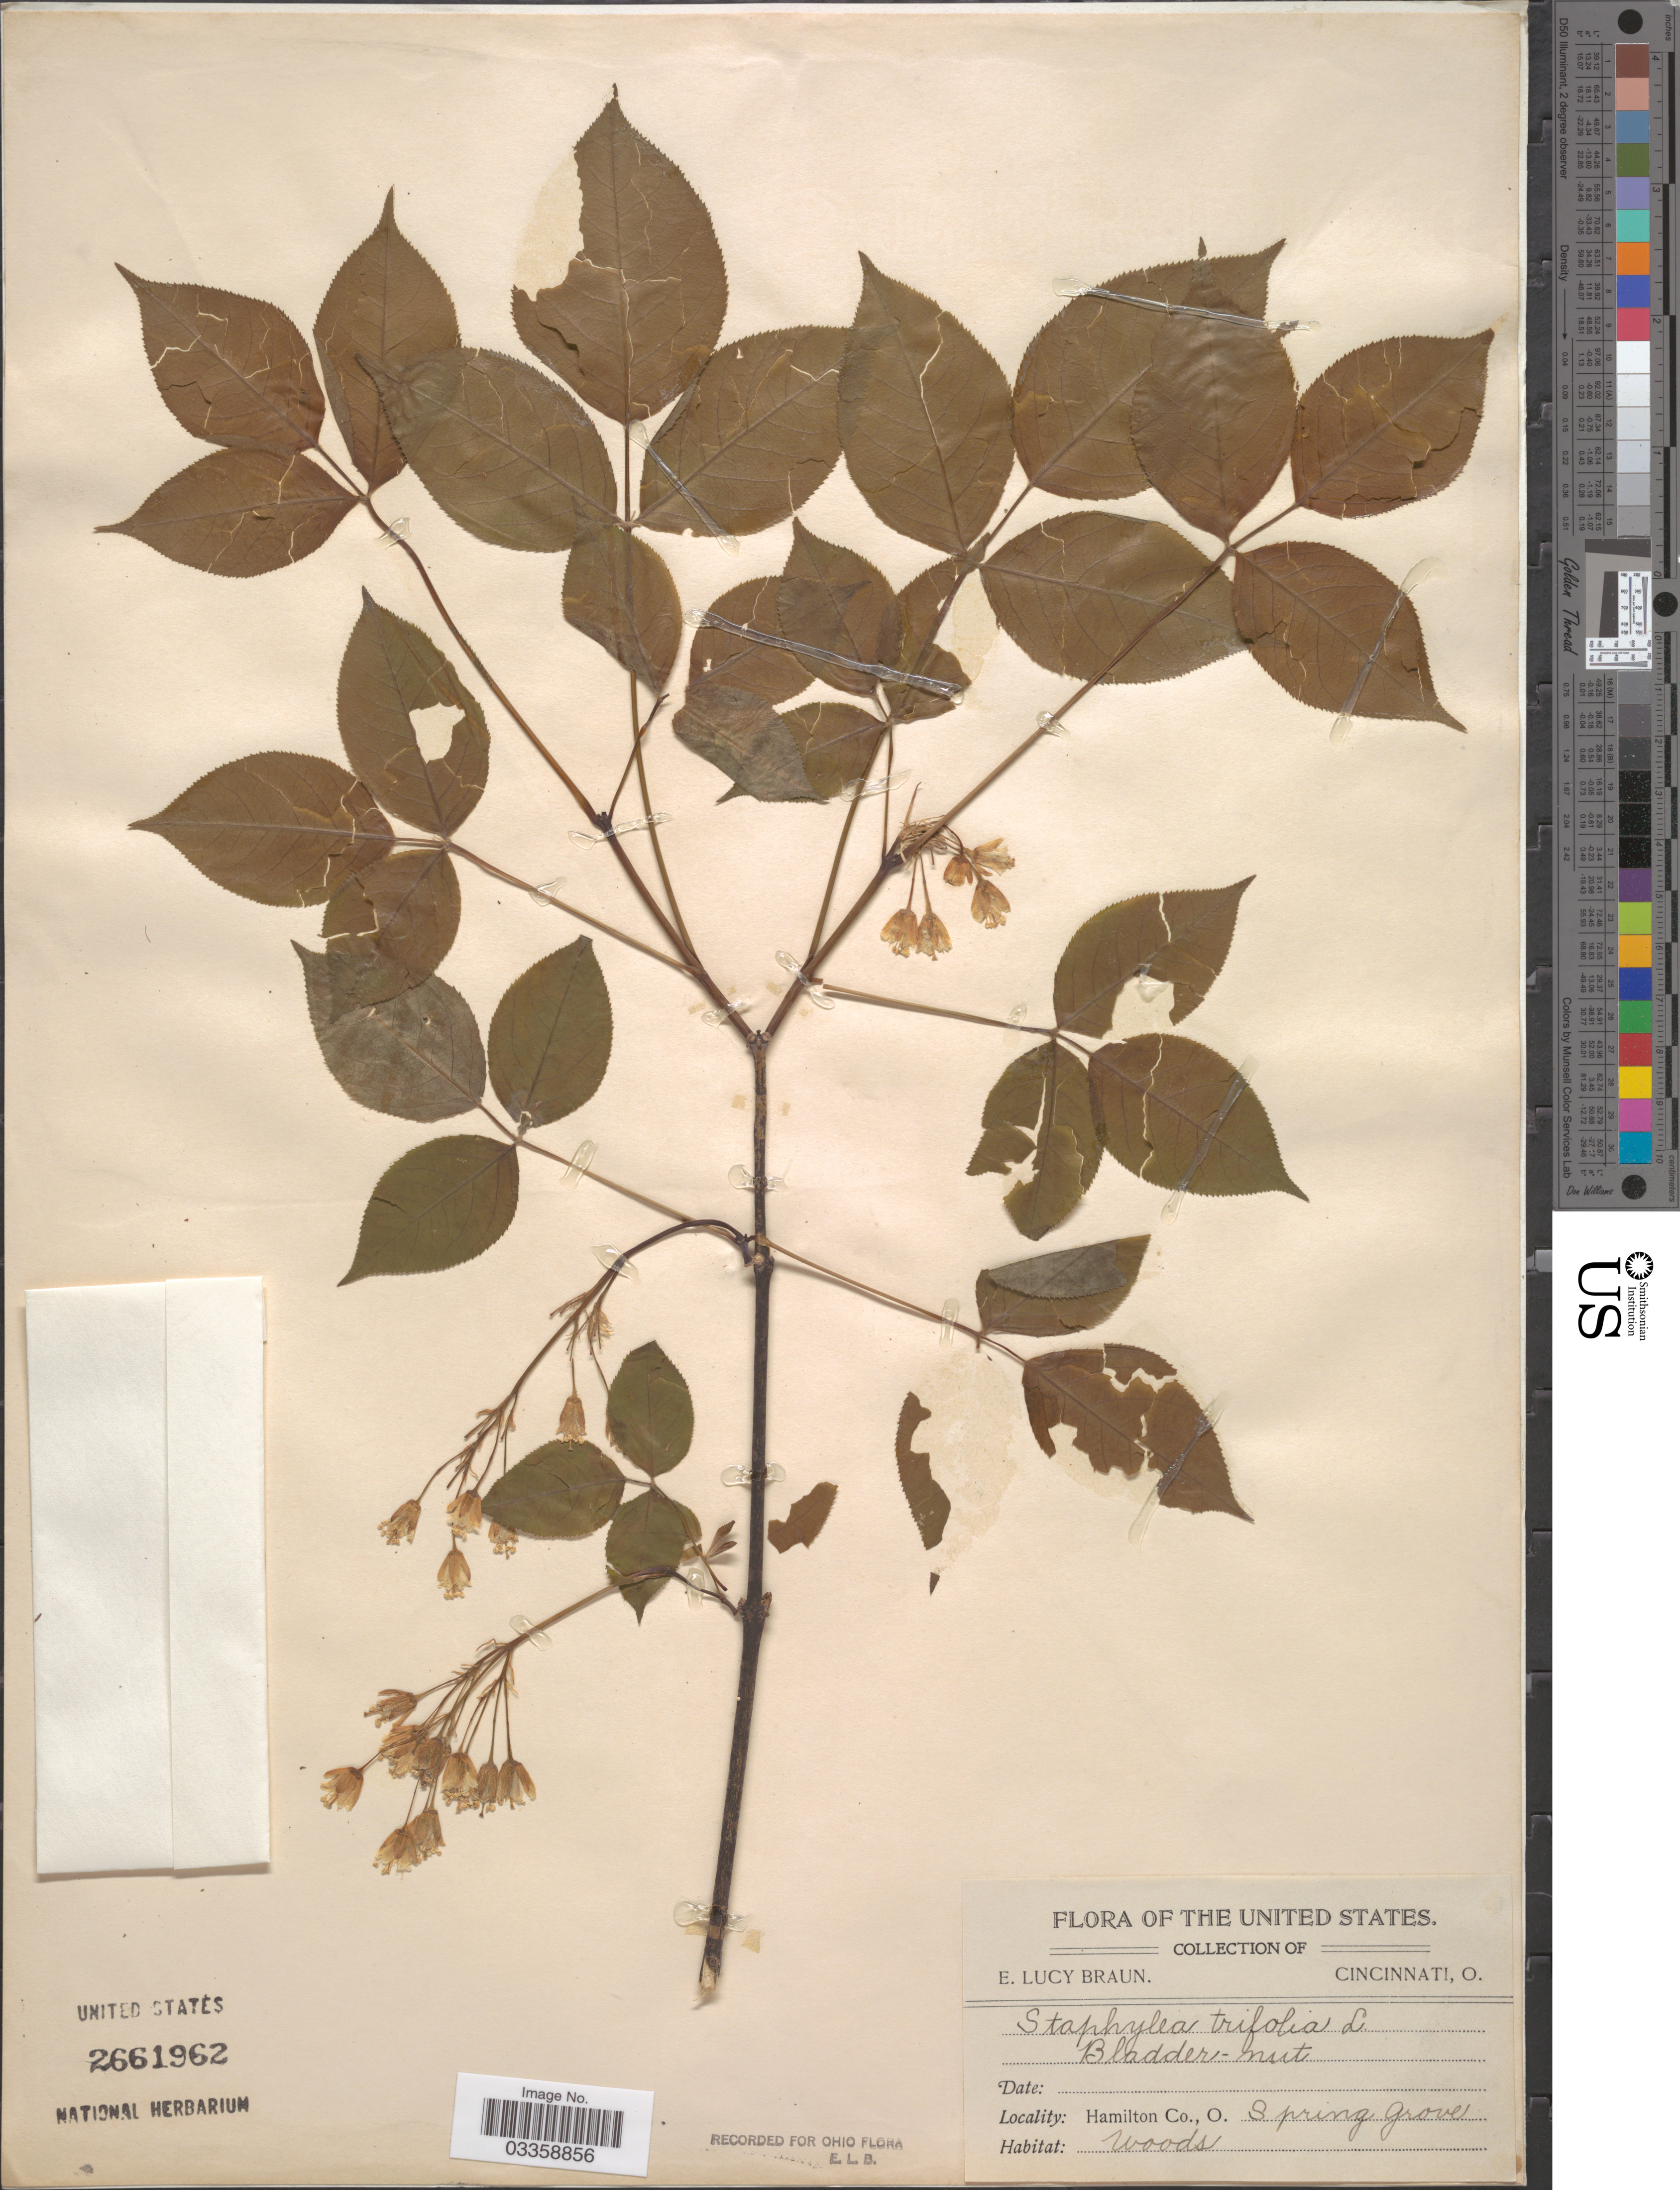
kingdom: Plantae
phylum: Tracheophyta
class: Magnoliopsida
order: Crossosomatales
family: Staphyleaceae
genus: Staphylea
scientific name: Staphylea trifolia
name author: L.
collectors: E. L. Braun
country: United States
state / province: Ohio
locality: Hamilton Co., Spring Grove.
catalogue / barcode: US 2661962